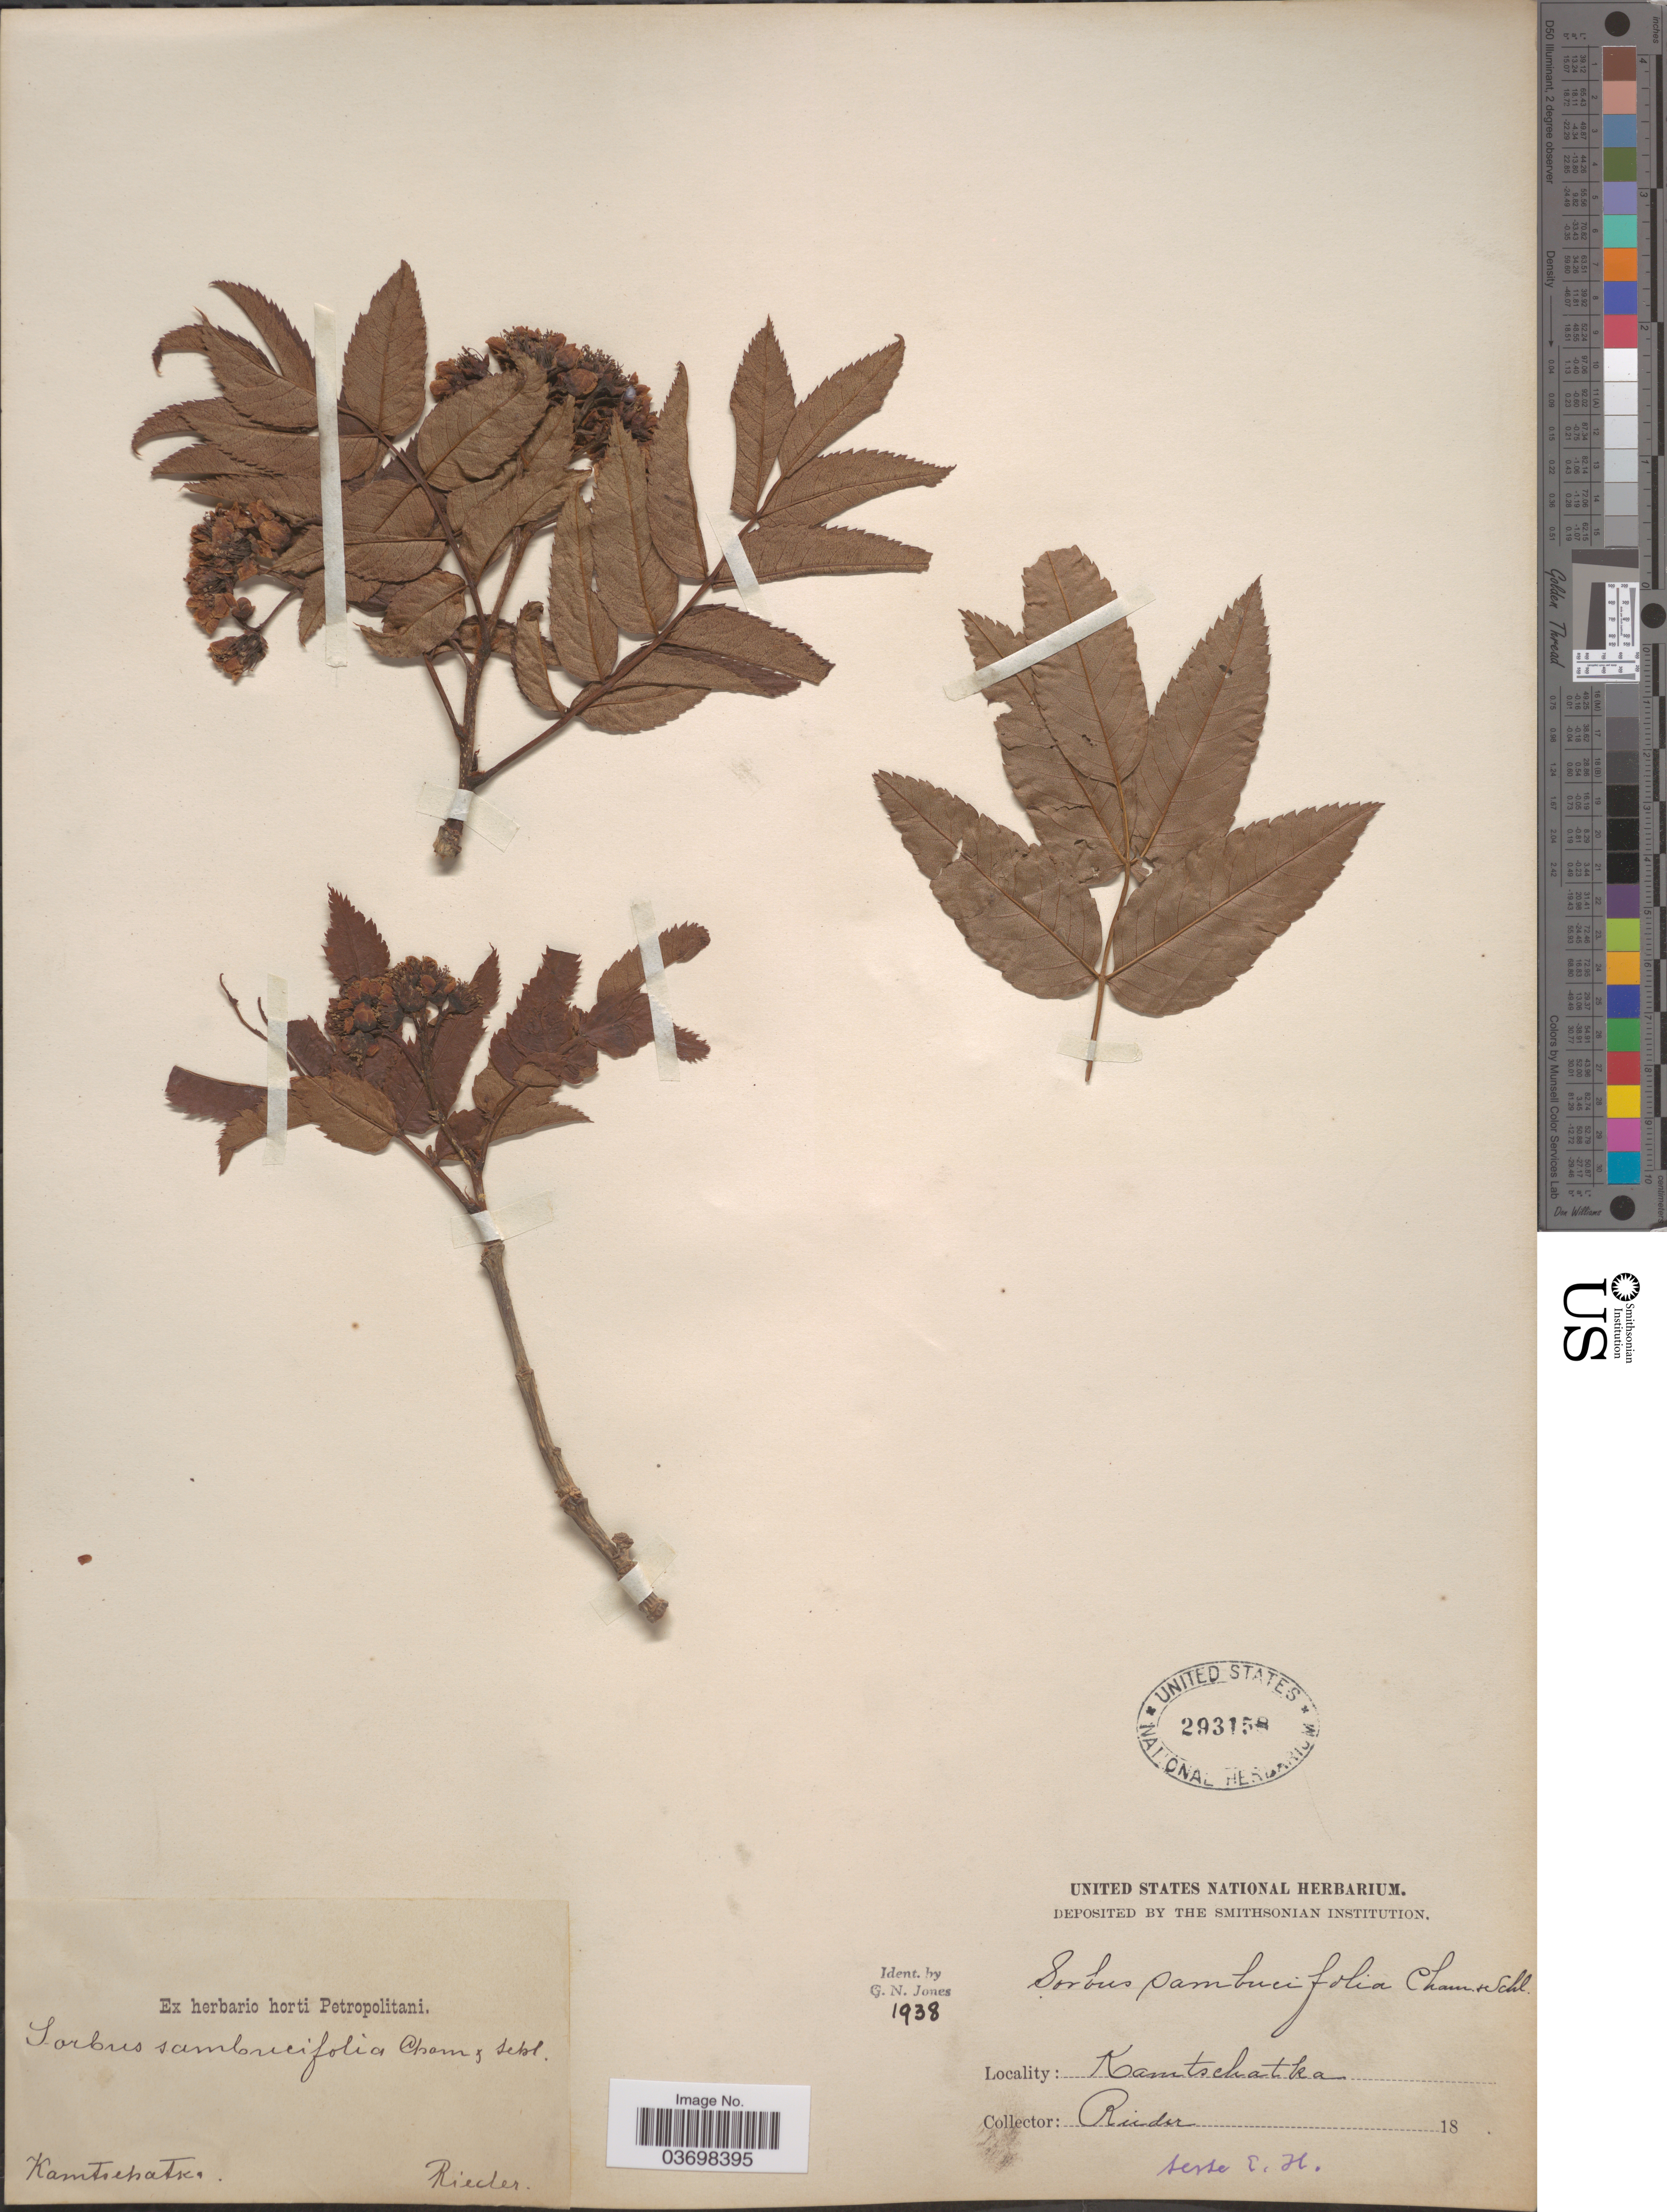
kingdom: Plantae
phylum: Tracheophyta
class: Magnoliopsida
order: Rosales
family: Rosaceae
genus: Sorbus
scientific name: Sorbus sambucifolia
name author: (Cham. & Schltdl.) M. Roem.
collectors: Rieder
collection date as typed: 18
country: Russian Federation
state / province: Kamchatka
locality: Kamtschatka.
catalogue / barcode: US 293158